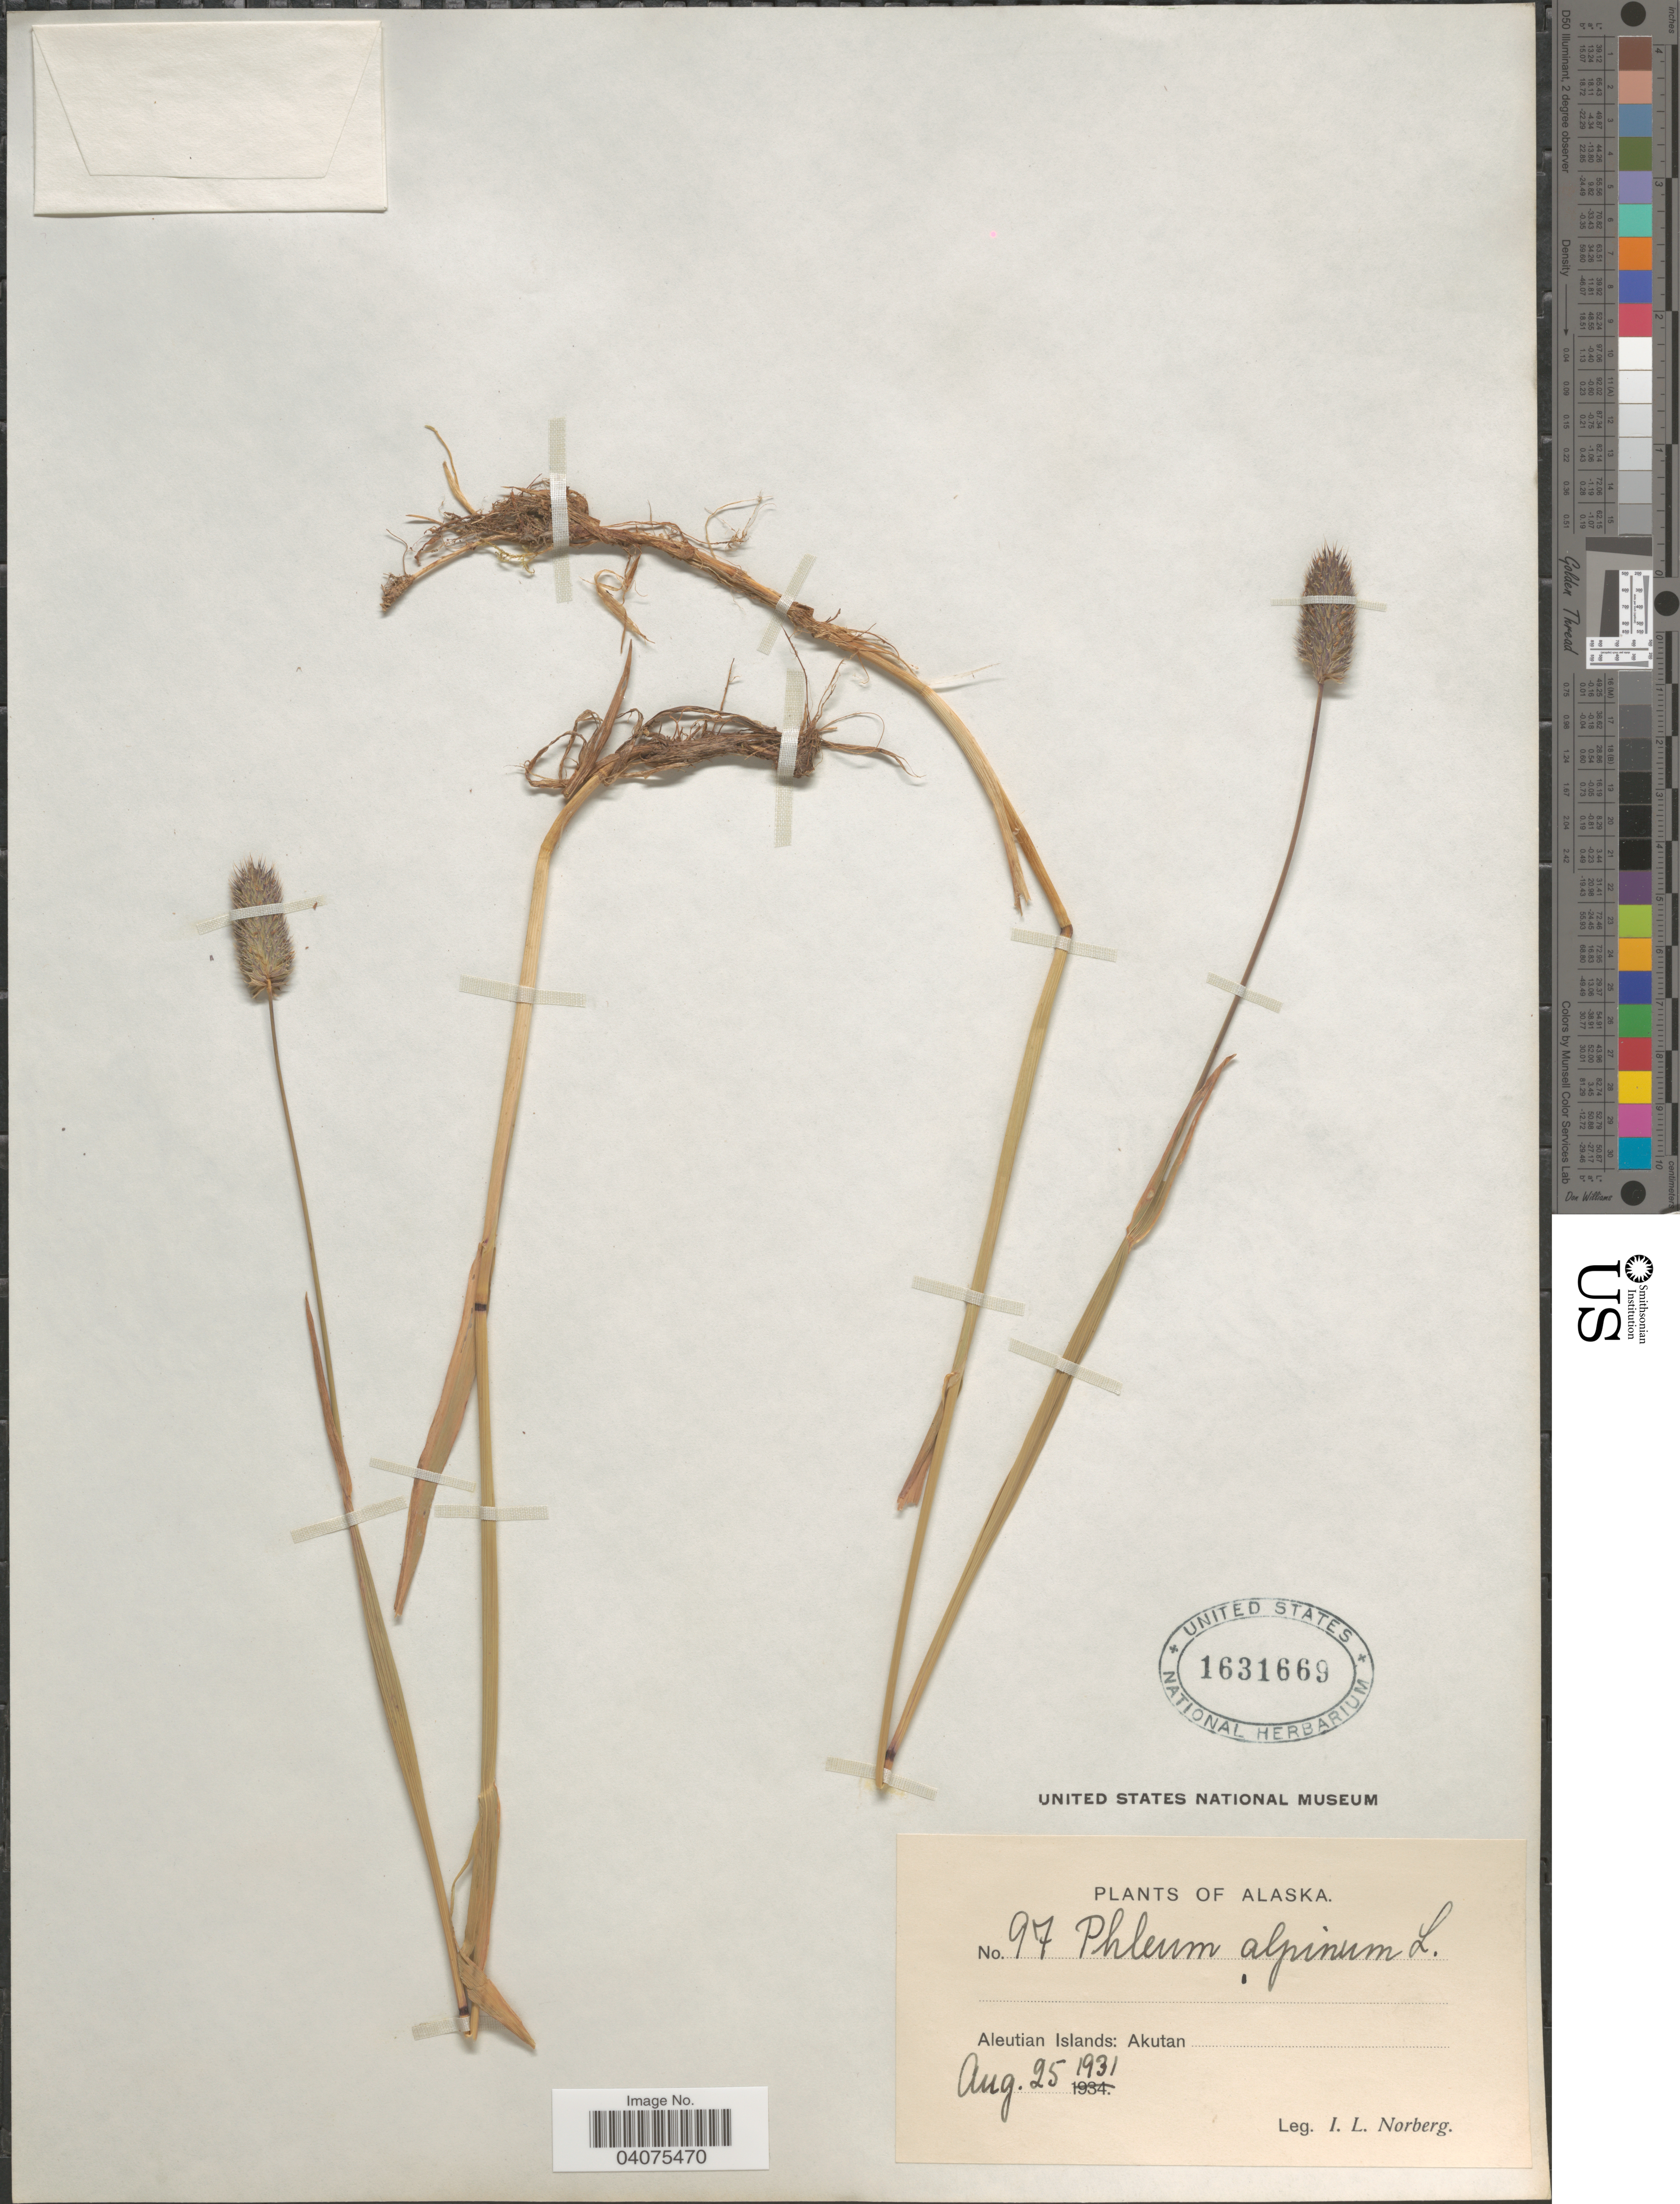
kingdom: Plantae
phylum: Tracheophyta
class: Liliopsida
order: Poales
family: Poaceae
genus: Phleum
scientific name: Phleum alpinum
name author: L.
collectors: I. Norberg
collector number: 97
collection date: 1931-08-25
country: United States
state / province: Alaska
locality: Aleutian Islands: Akutan.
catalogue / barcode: US 1631669